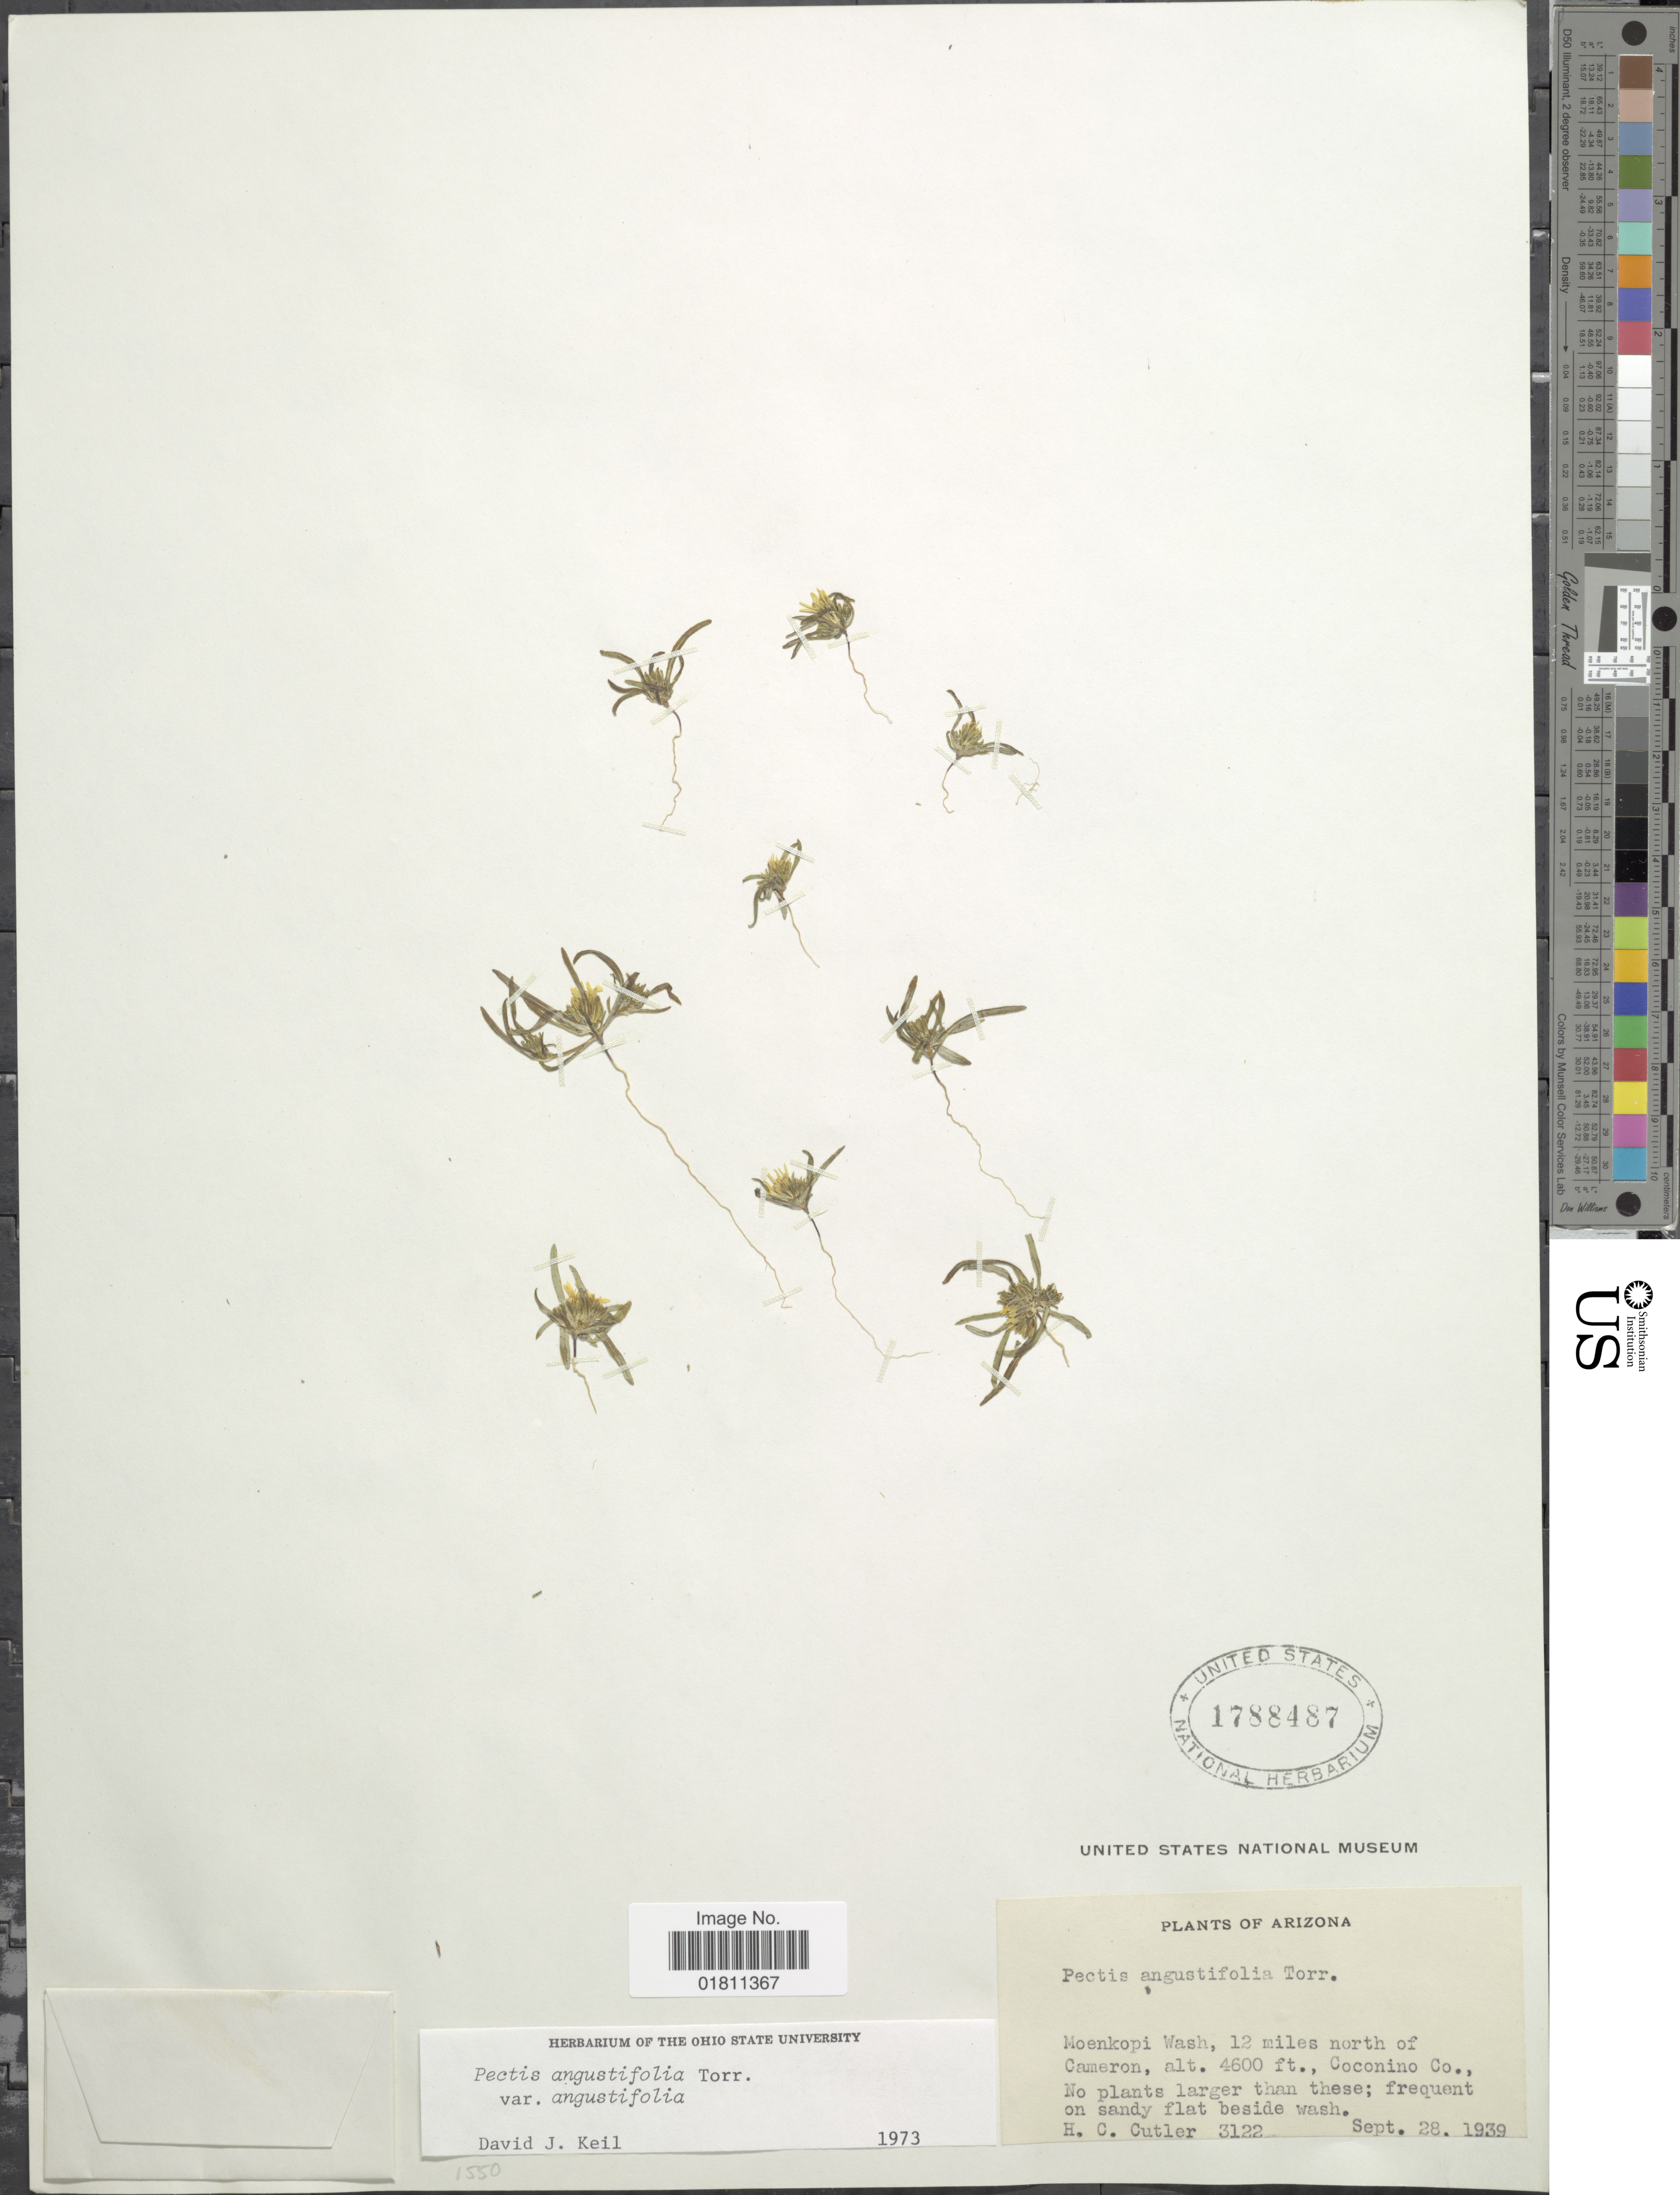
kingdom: Plantae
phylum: Tracheophyta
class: Magnoliopsida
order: Asterales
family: Asteraceae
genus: Pectis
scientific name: Pectis angustifolia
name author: Torr.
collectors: H. C. Cutler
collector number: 3122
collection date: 1939-09-28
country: United States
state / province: Arizona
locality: Moenkopi wash, 12 miles north of Cameron. Coconino Co.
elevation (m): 1402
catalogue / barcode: US 1788487